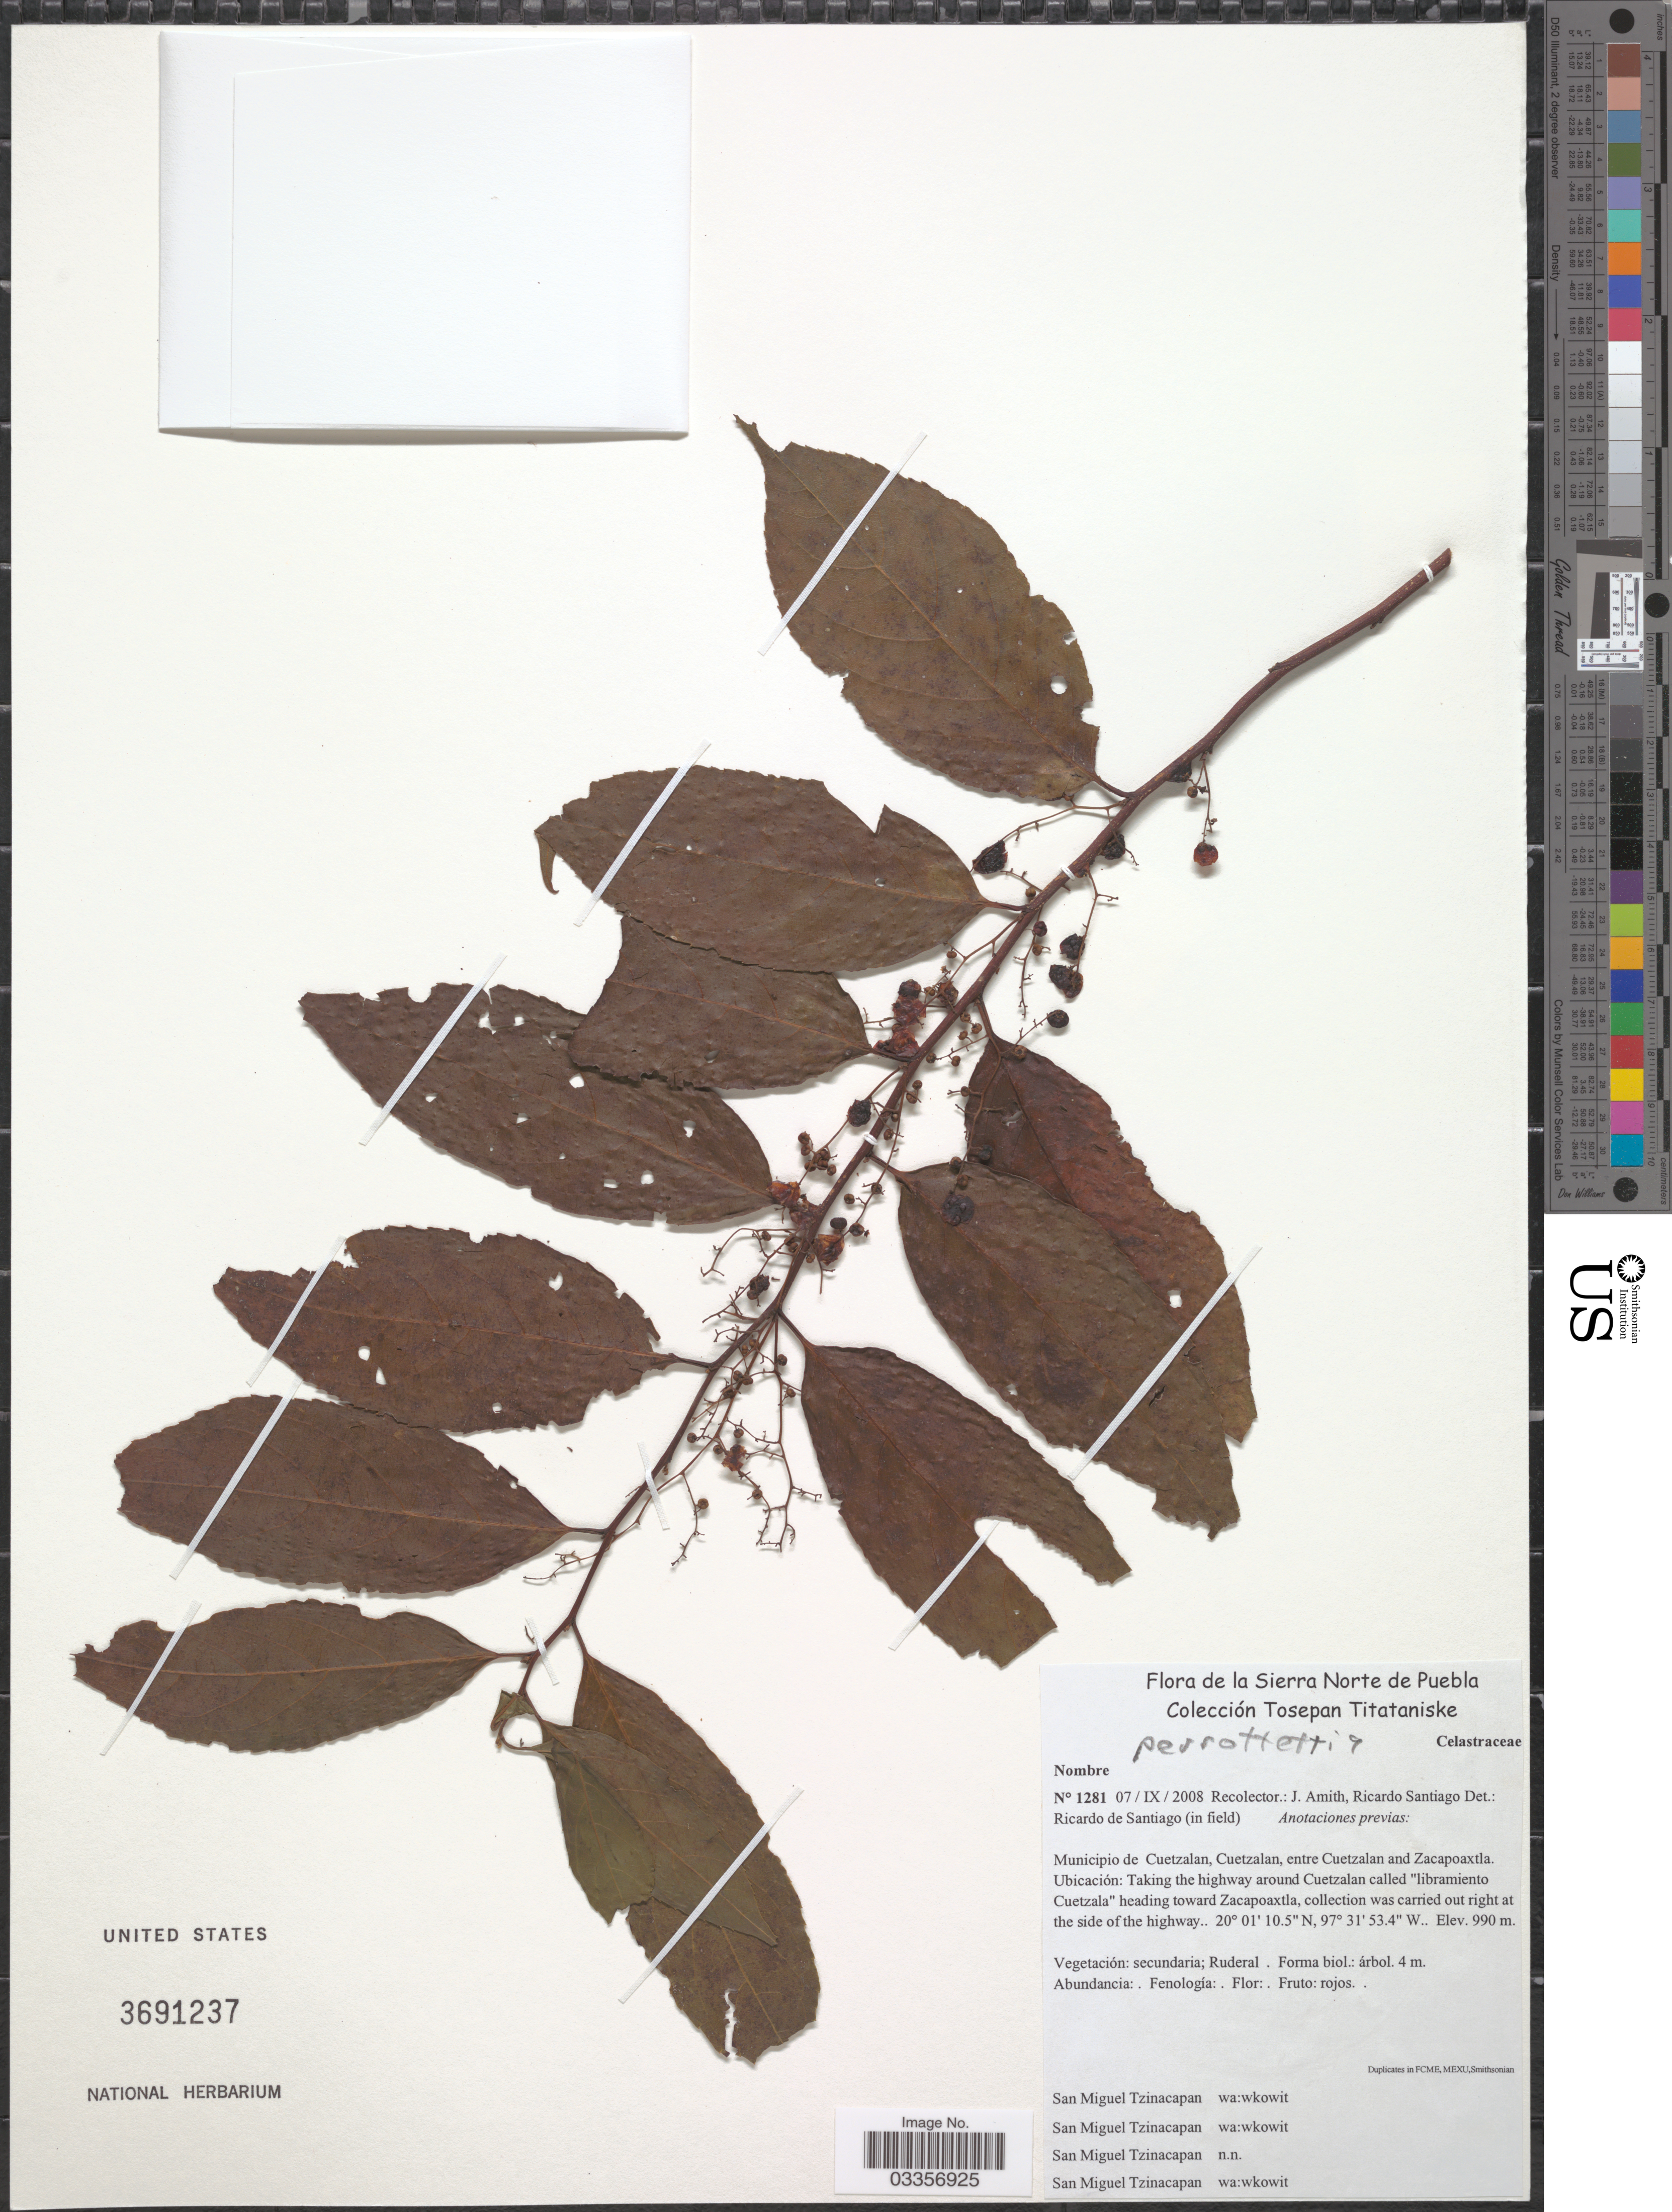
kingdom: Plantae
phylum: Tracheophyta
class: Magnoliopsida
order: Huerteales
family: Dipentodontaceae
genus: Perrottetia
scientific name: Perrottetia sp.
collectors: J. D. Amith & R. Santiago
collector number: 1281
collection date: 2008-09-07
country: Mexico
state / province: Puebla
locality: De la Sierra Norte de Puebla. Municipio de Cuetzalan, Cuetzalan, entre Cuetzalan and Zacapoaxtla. Ubicación: Taking the highway around Cuetzalan called "libramiento Cuetzala" heading toward Zacapoaxtla, collection was carried out right at the side of the highway.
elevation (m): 990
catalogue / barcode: US 3691237